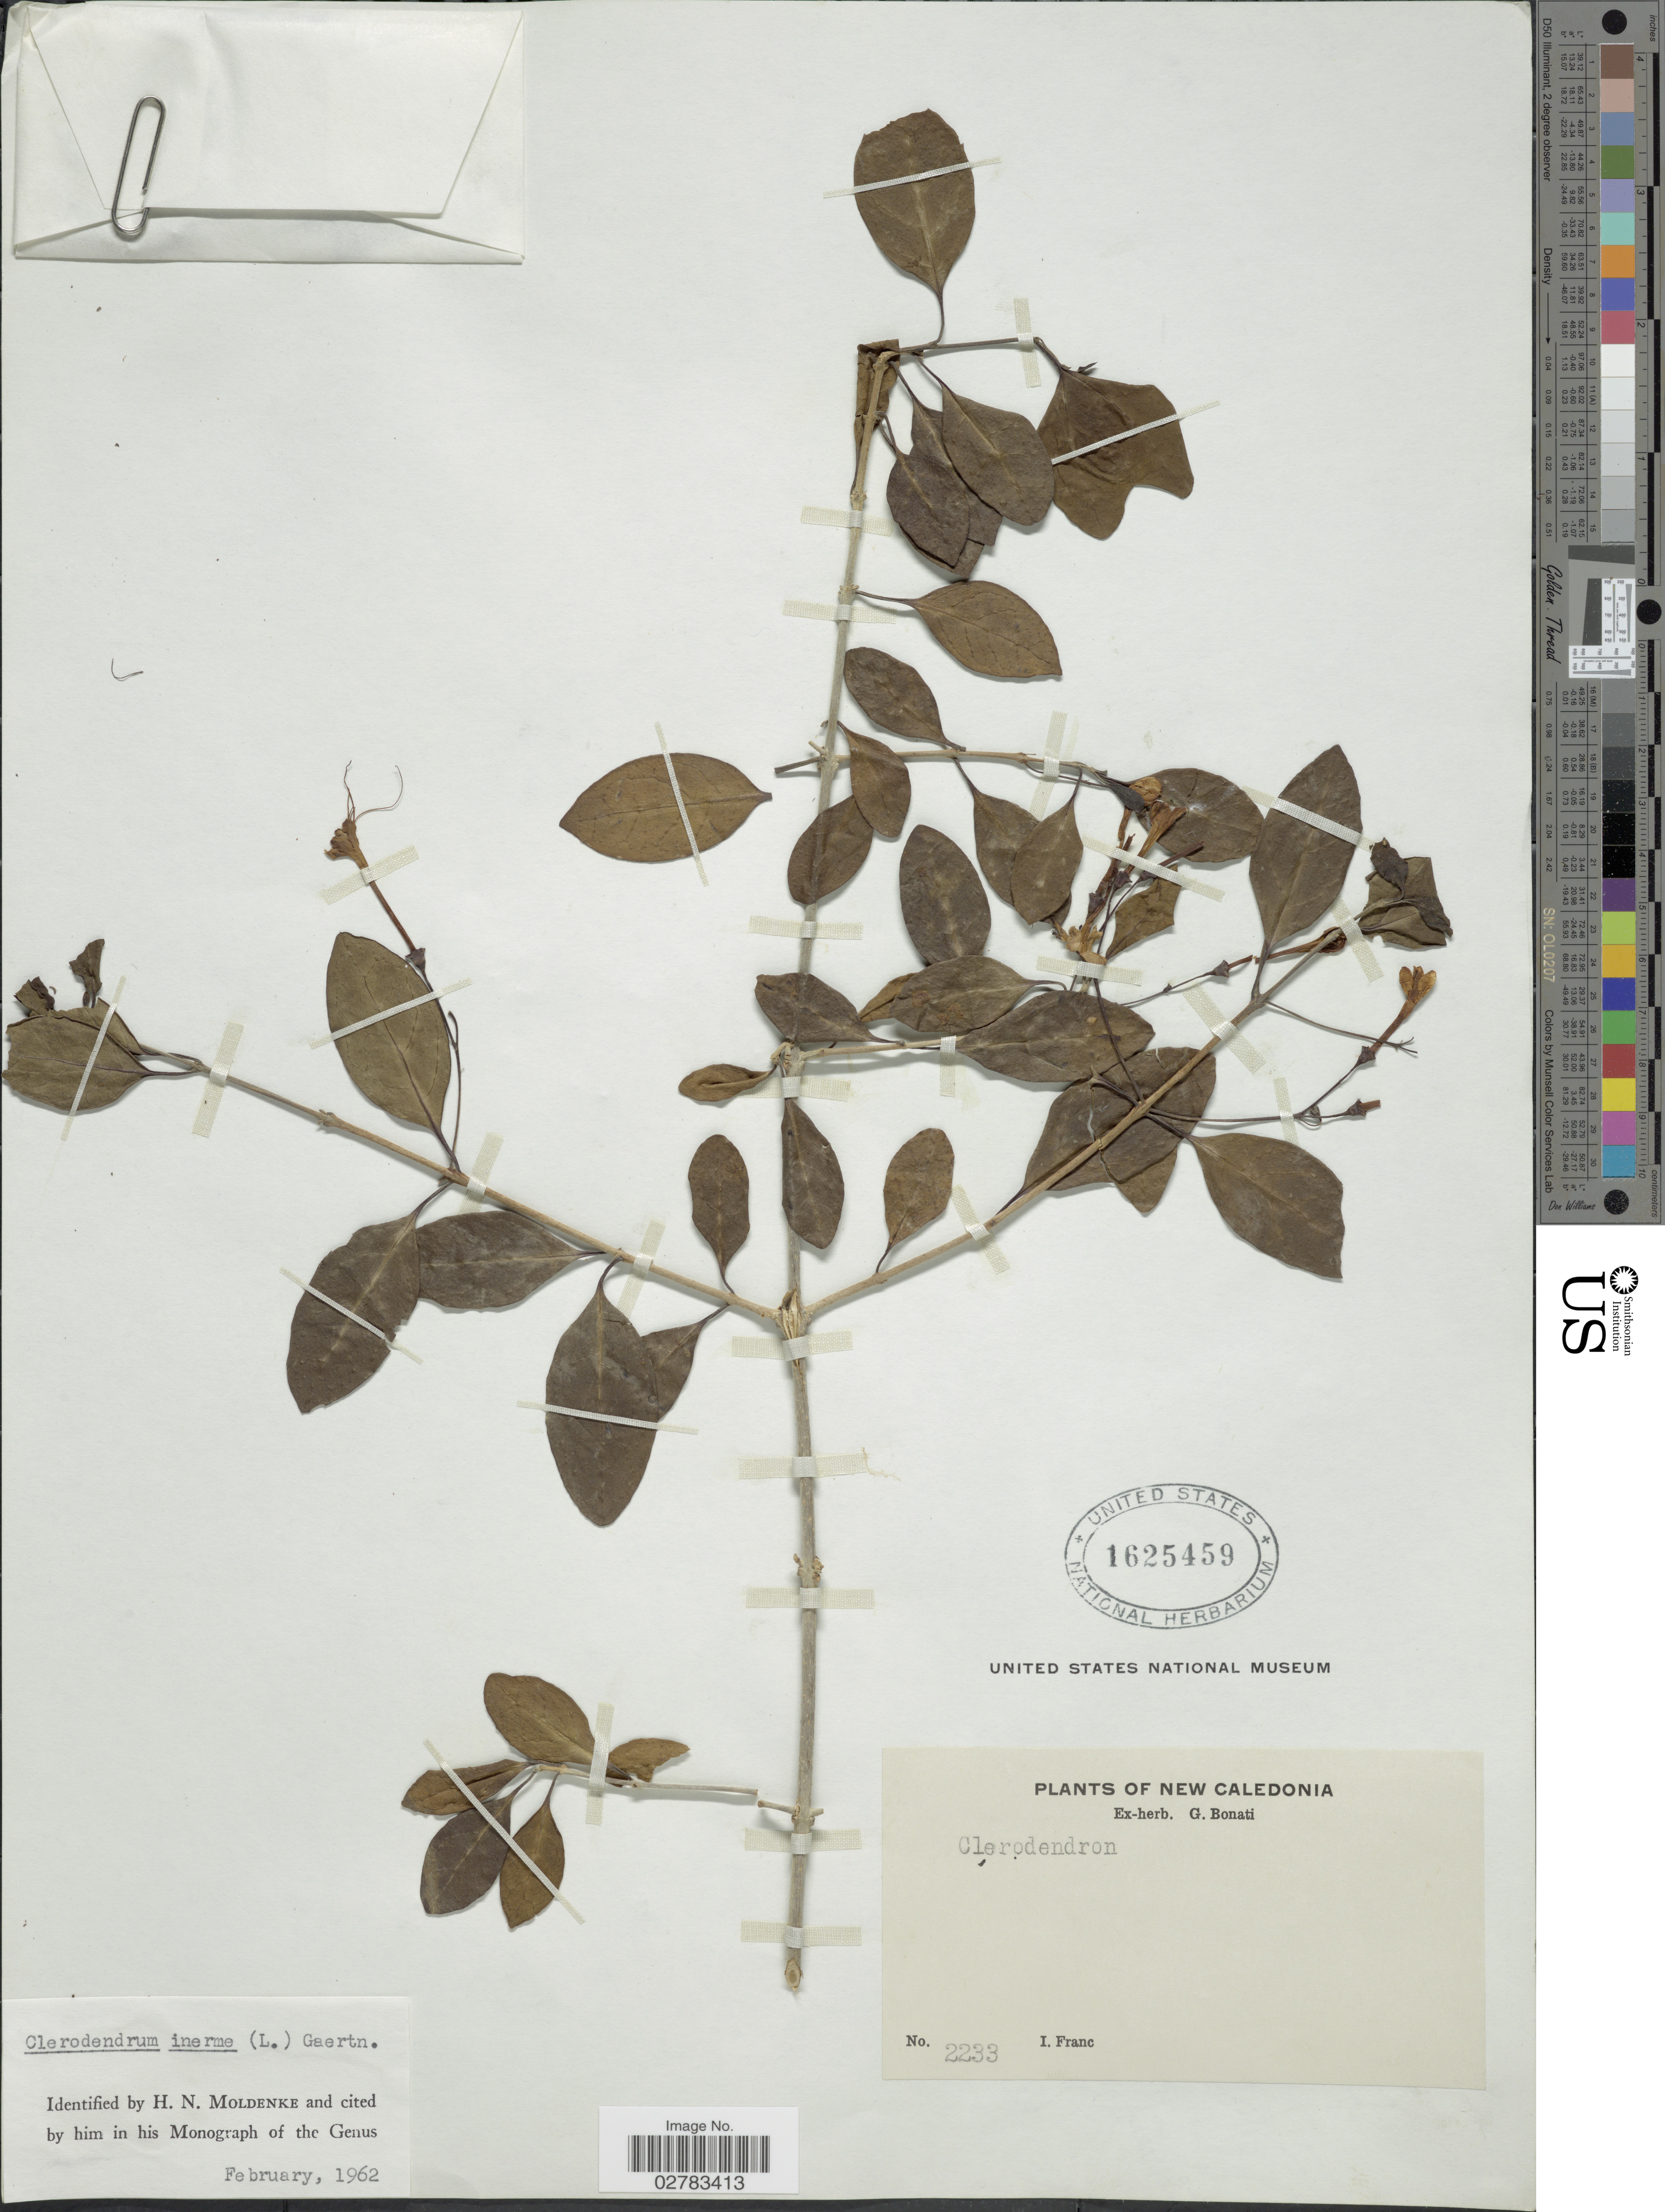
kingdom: Plantae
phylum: Tracheophyta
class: Magnoliopsida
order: Lamiales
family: Lamiaceae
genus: Clerodendrum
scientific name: Clerodendrum inerme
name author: (L.) Gaertn.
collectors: I. Franc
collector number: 2233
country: New Caledonia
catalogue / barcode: US 1625459